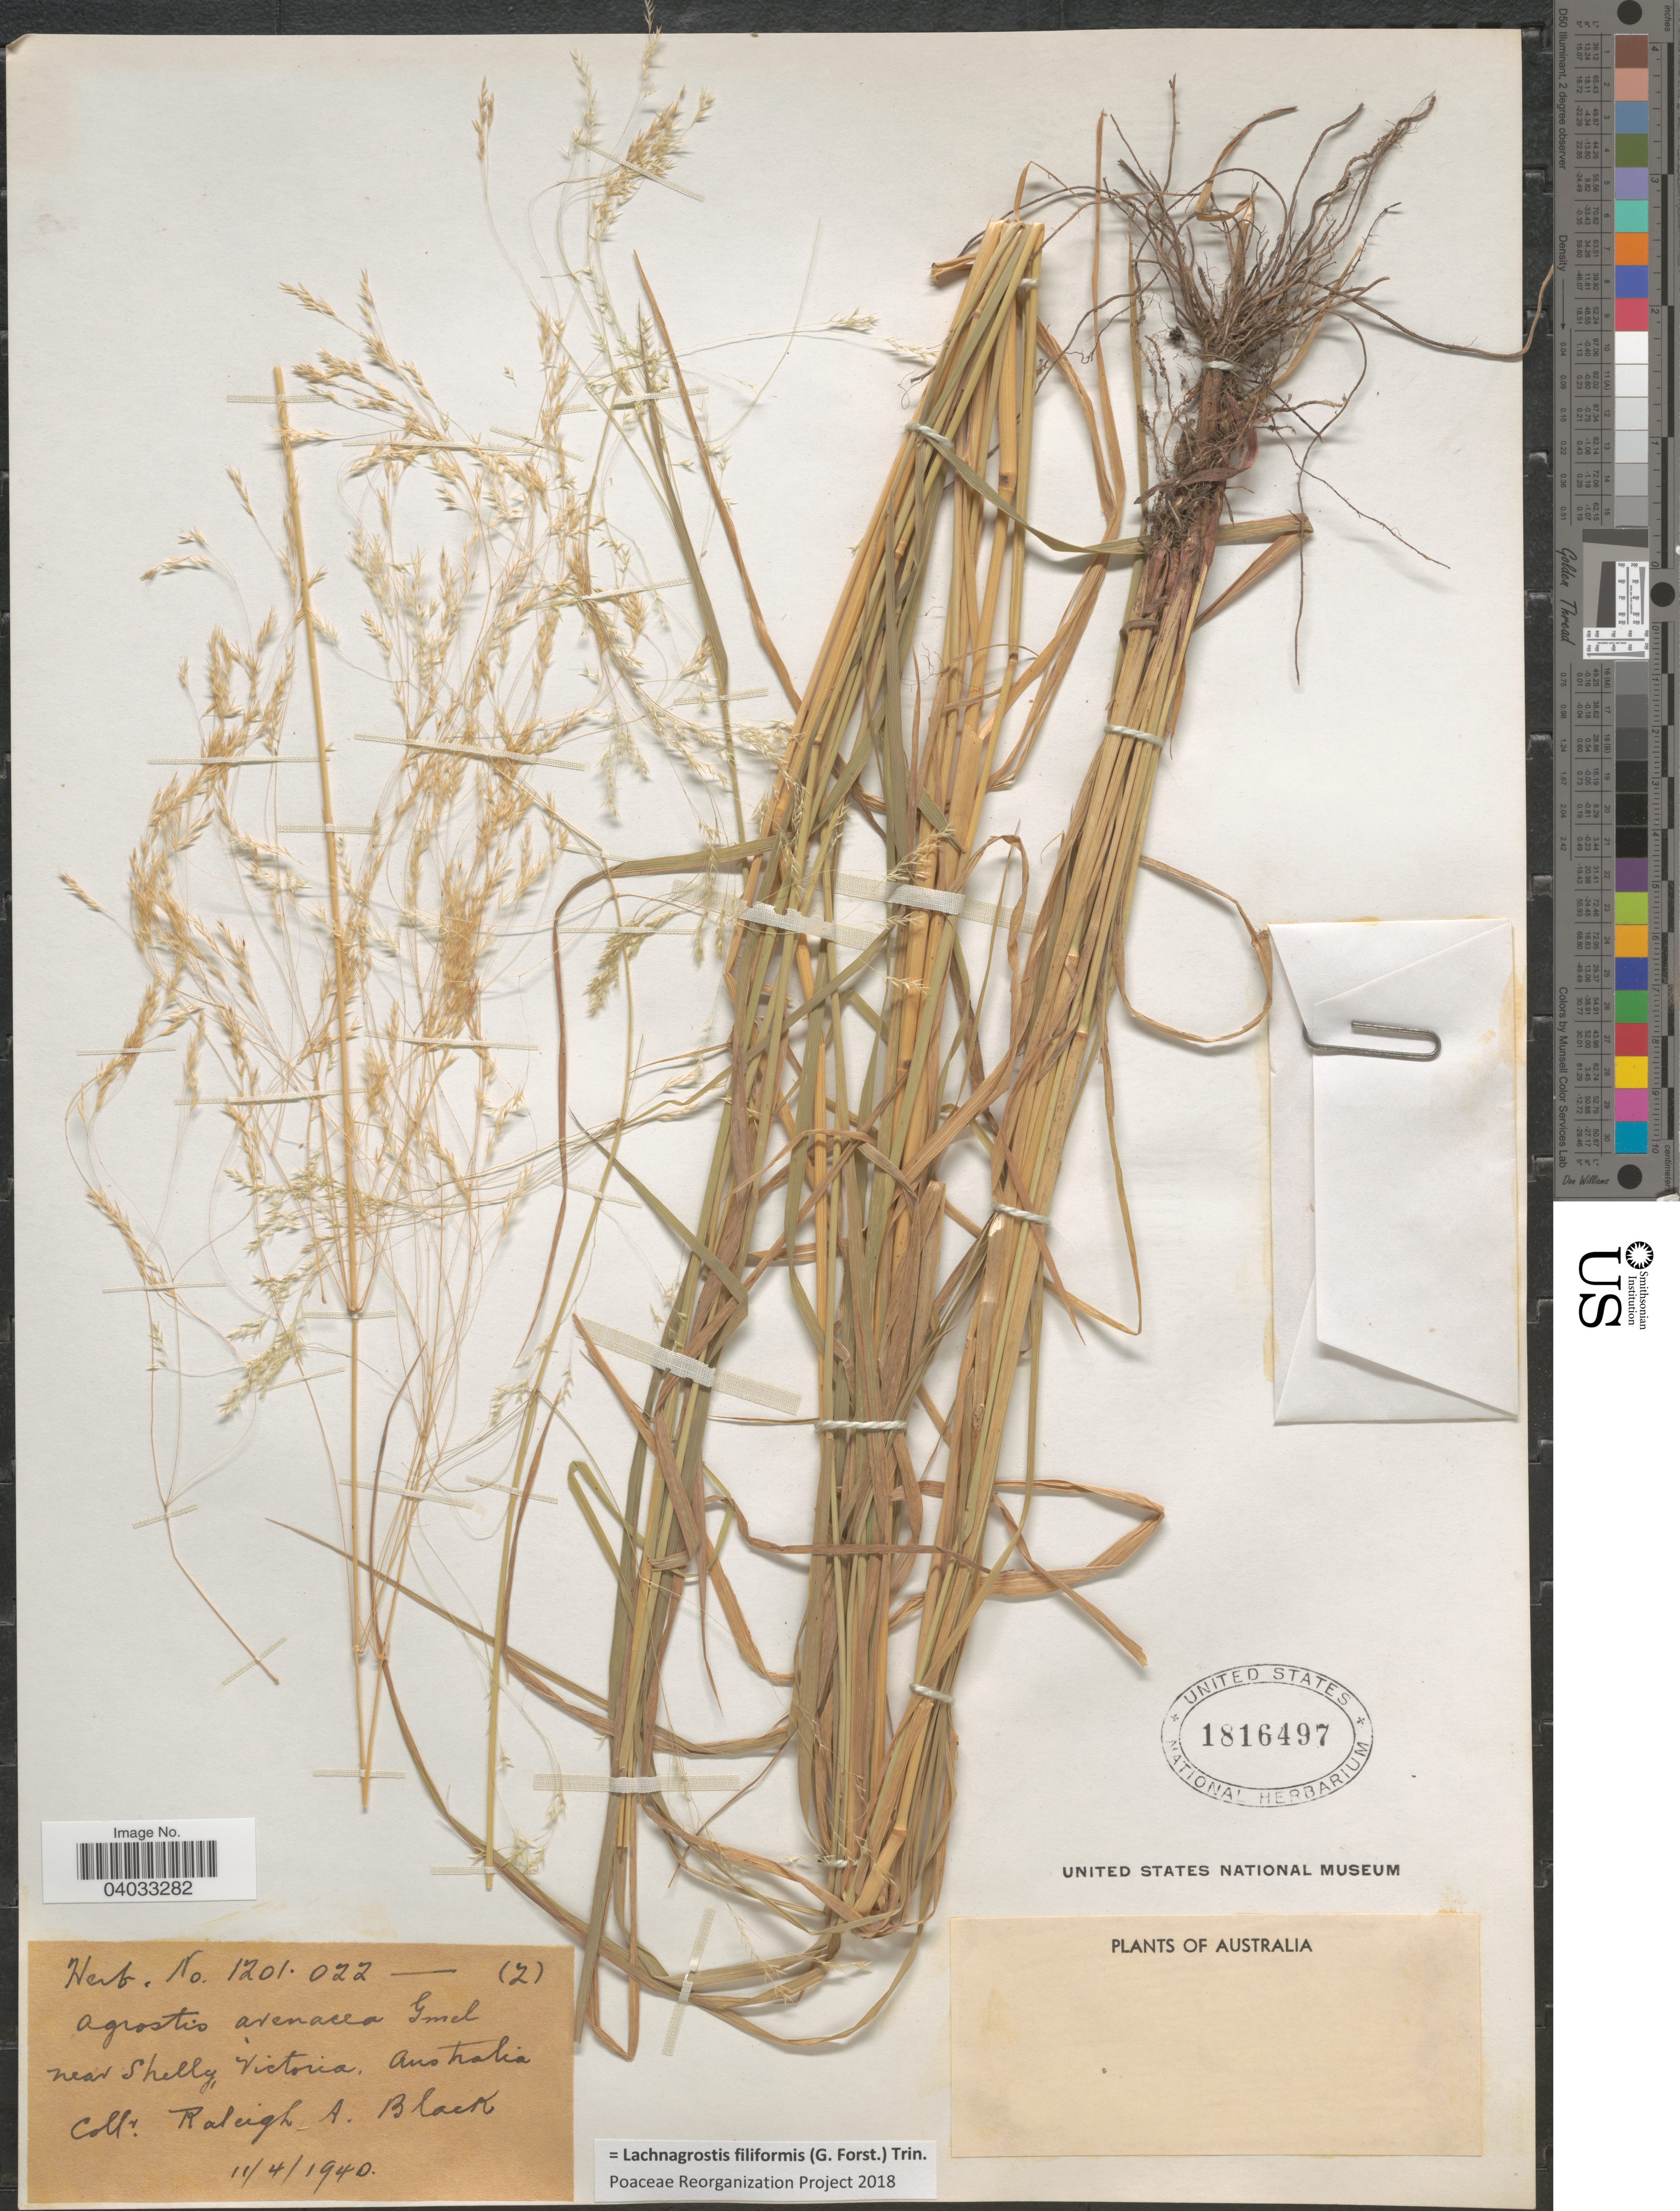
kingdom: Plantae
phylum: Tracheophyta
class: Liliopsida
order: Poales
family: Poaceae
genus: Lachnagrostis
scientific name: Lachnagrostis filiformis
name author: (J.R. Forst.) Trin.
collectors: R. A. Black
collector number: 1201.022(2)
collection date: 1940-04-11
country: Australia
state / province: Victoria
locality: Near Shelly.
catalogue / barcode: US 1816497